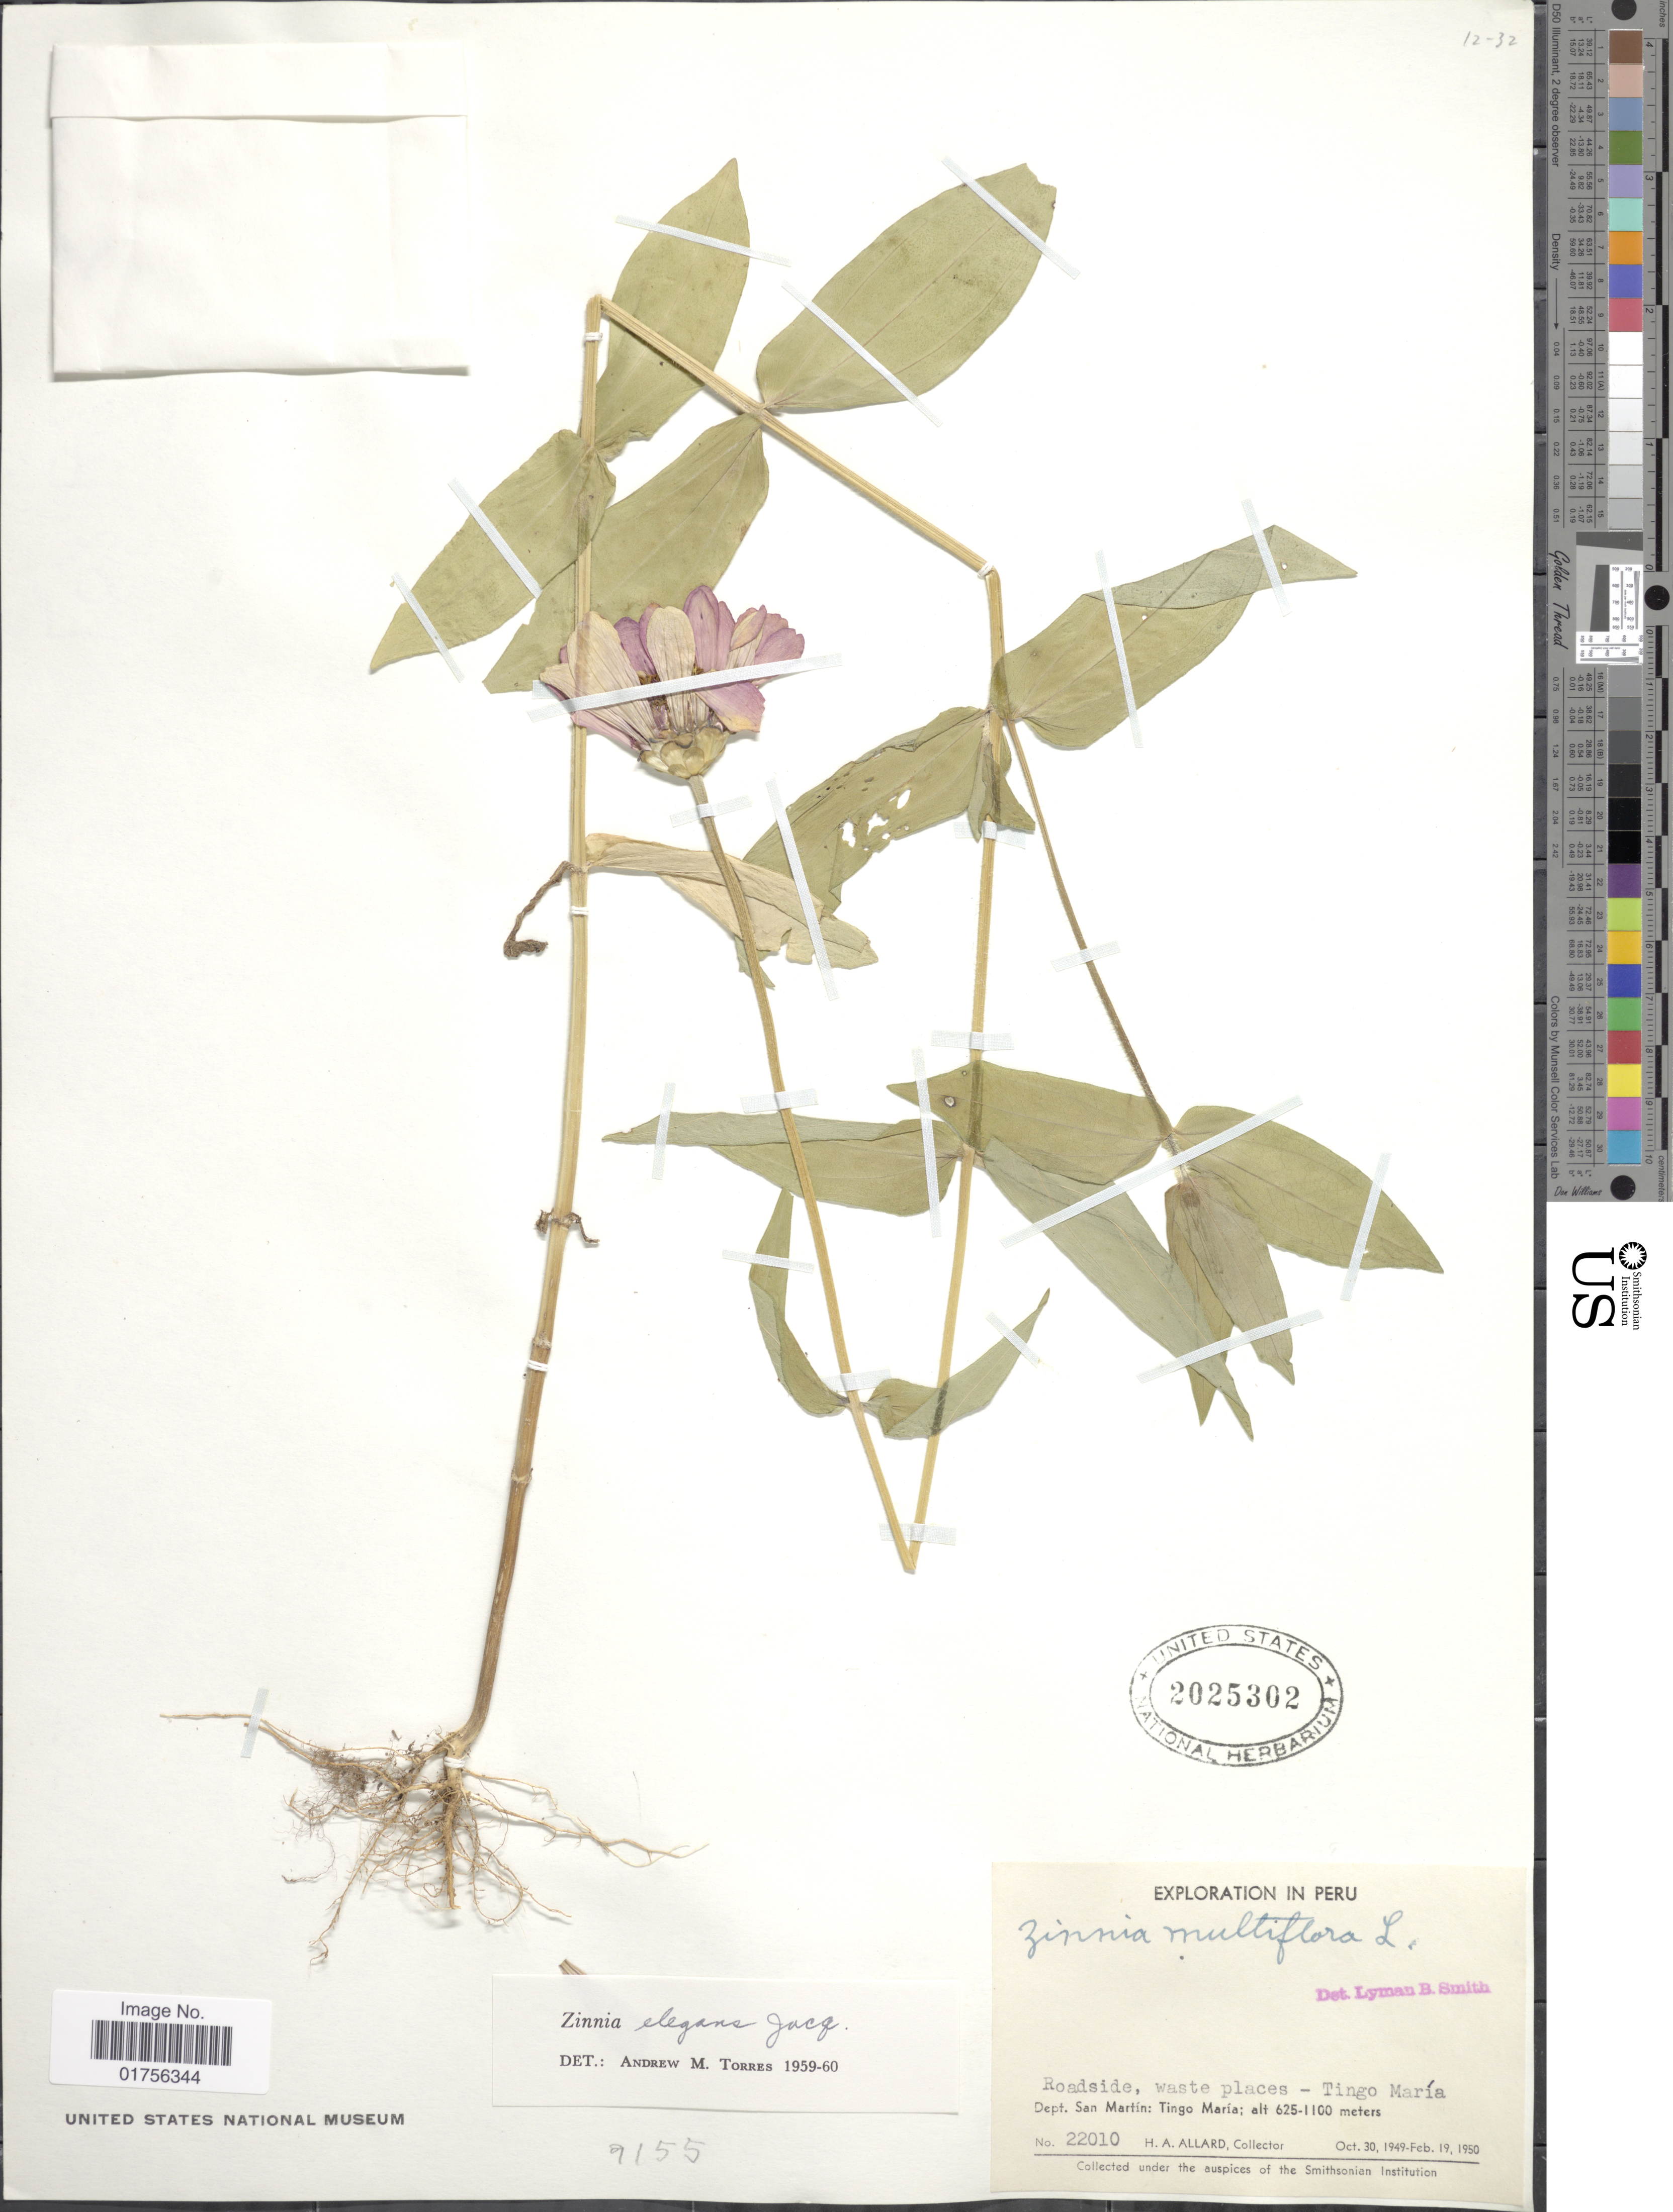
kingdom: Plantae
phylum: Tracheophyta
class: Magnoliopsida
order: Asterales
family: Asteraceae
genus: Zinnia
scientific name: Zinnia elegans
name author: Jacq.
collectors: H. A. Allard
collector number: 22010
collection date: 1950-02-19/1950-10-30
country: Peru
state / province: San Martín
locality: Tingo Maria, Dept. San Martin: Tingo Maria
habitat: roadside, waste places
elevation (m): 625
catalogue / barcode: US 2025302